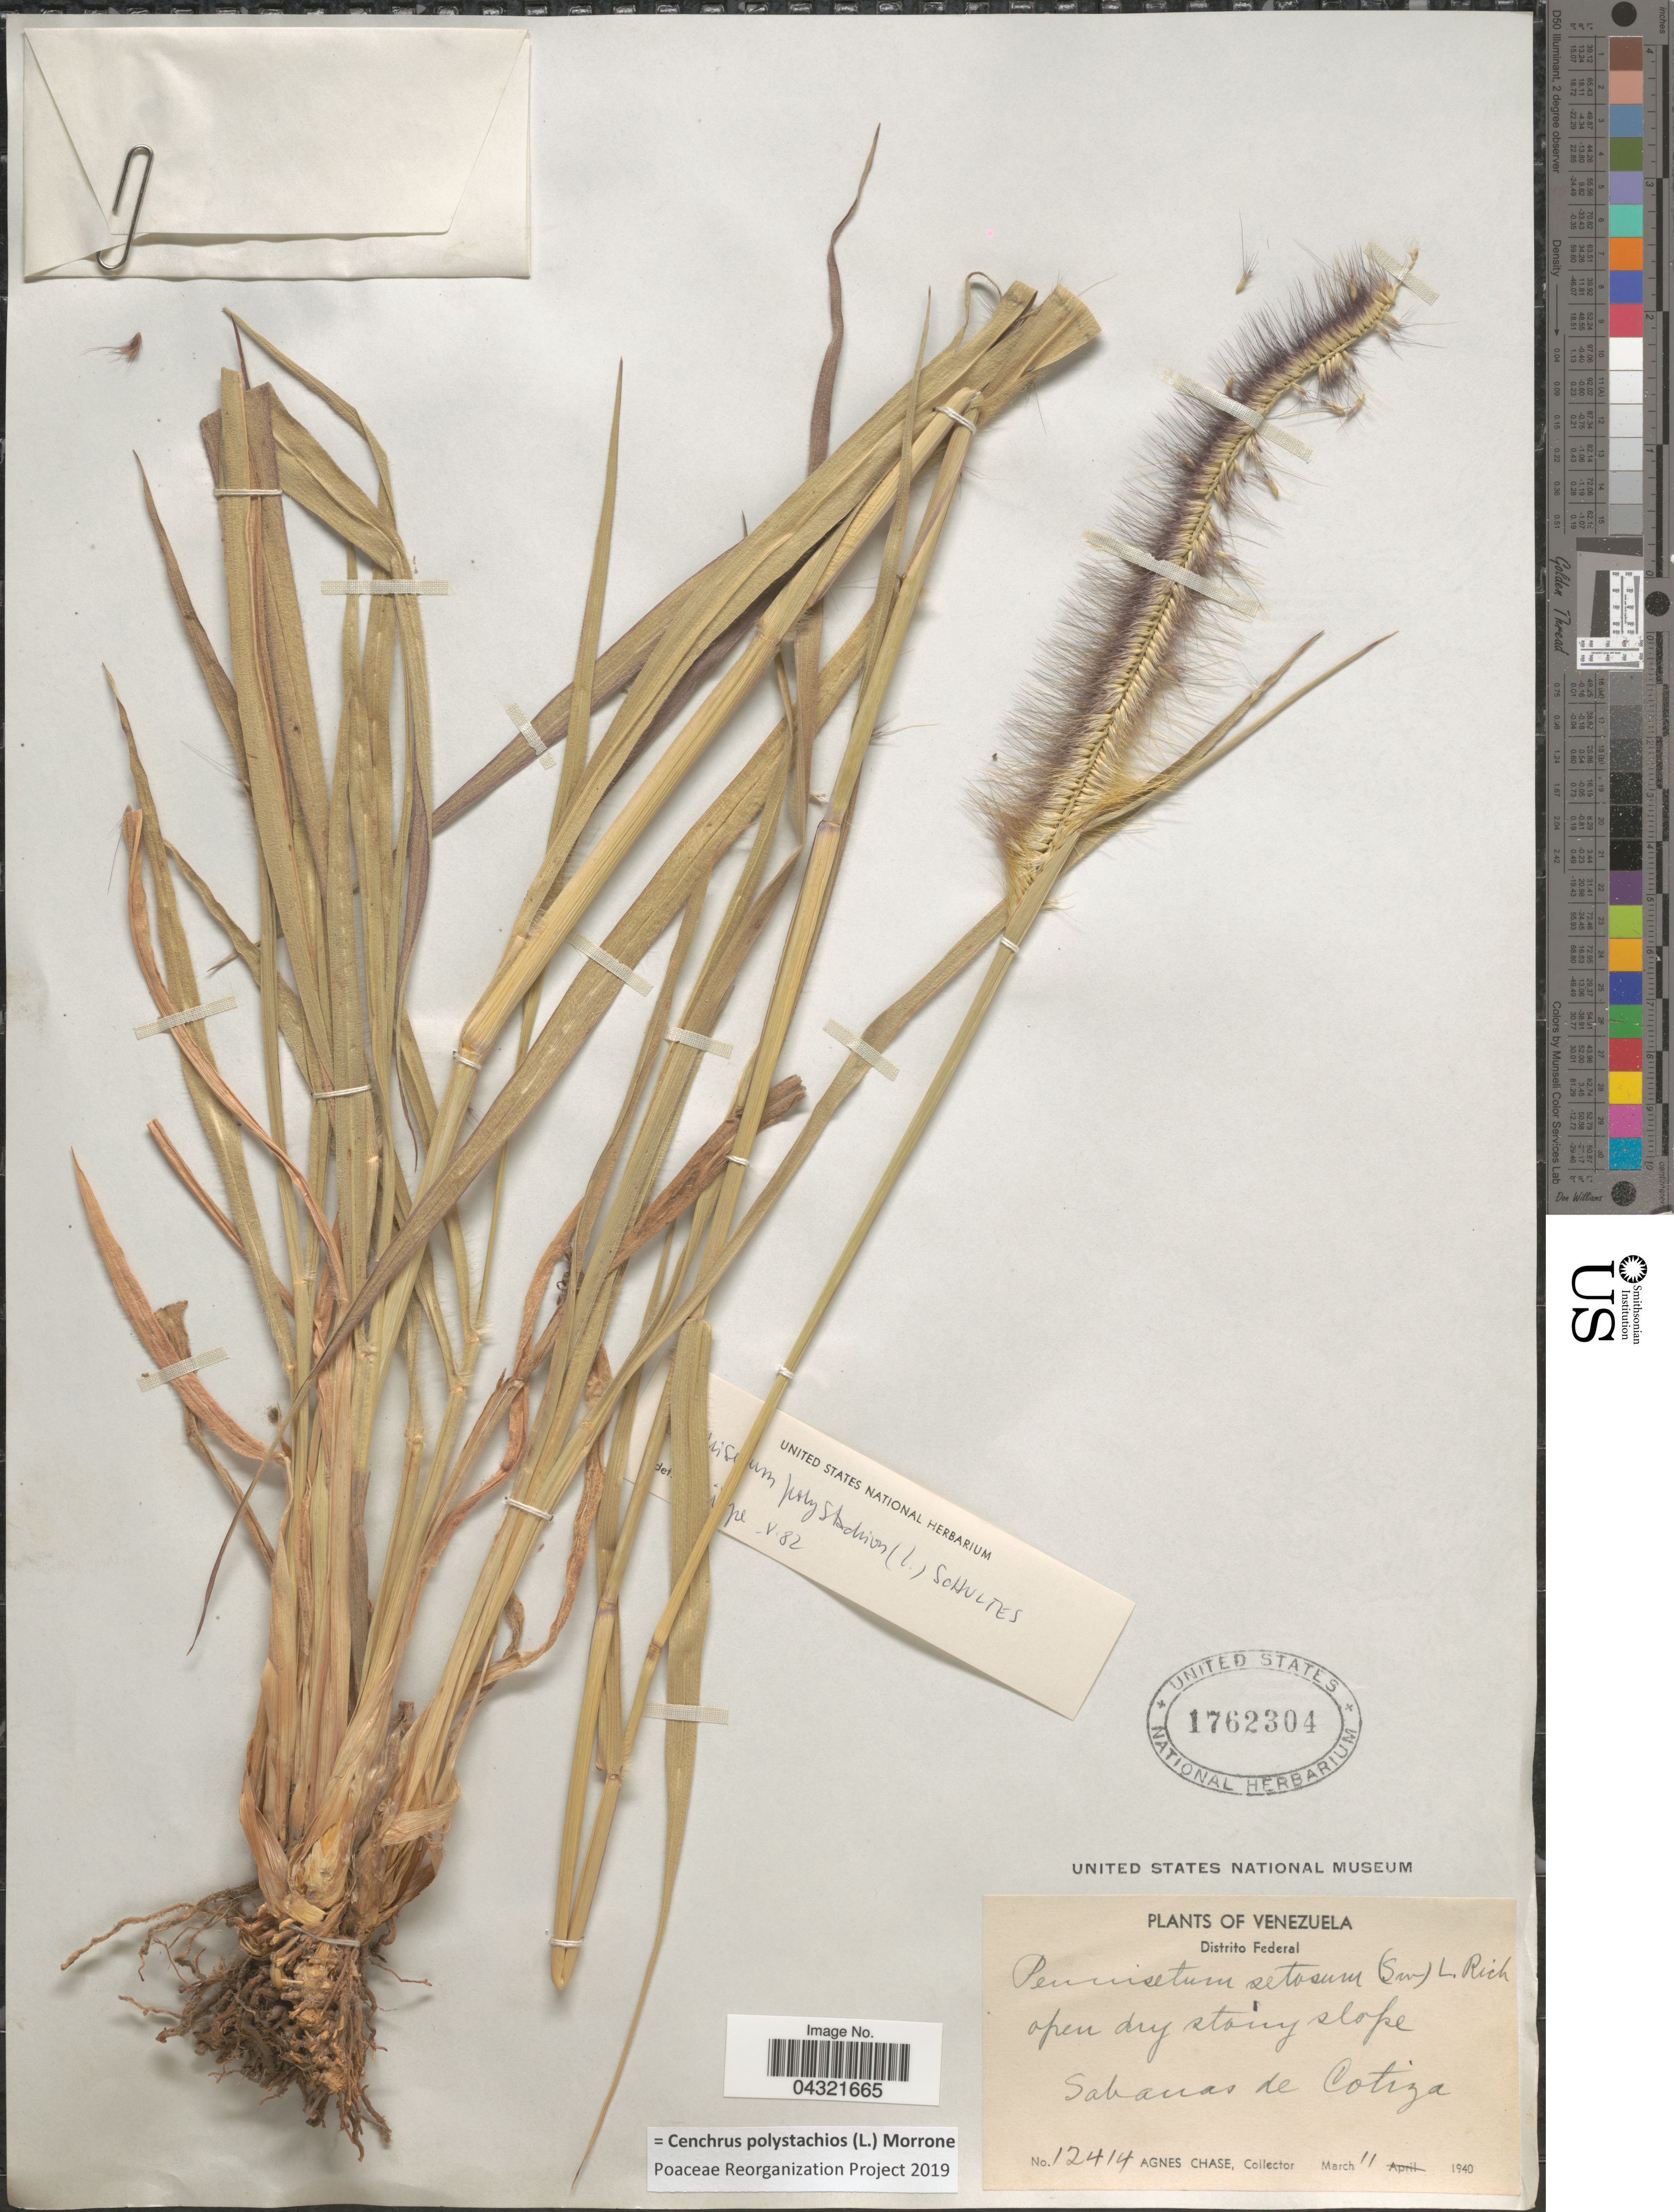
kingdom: Plantae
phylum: Tracheophyta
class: Liliopsida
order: Poales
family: Poaceae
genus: Cenchrus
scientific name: Cenchrus polystachios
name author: (L.) Morrone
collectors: A. Chase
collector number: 12414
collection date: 1940-03-11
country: Venezuela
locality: Distrito Federal. Open dry stony slope. Sabanas de Cotiza.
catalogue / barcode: US 1762304